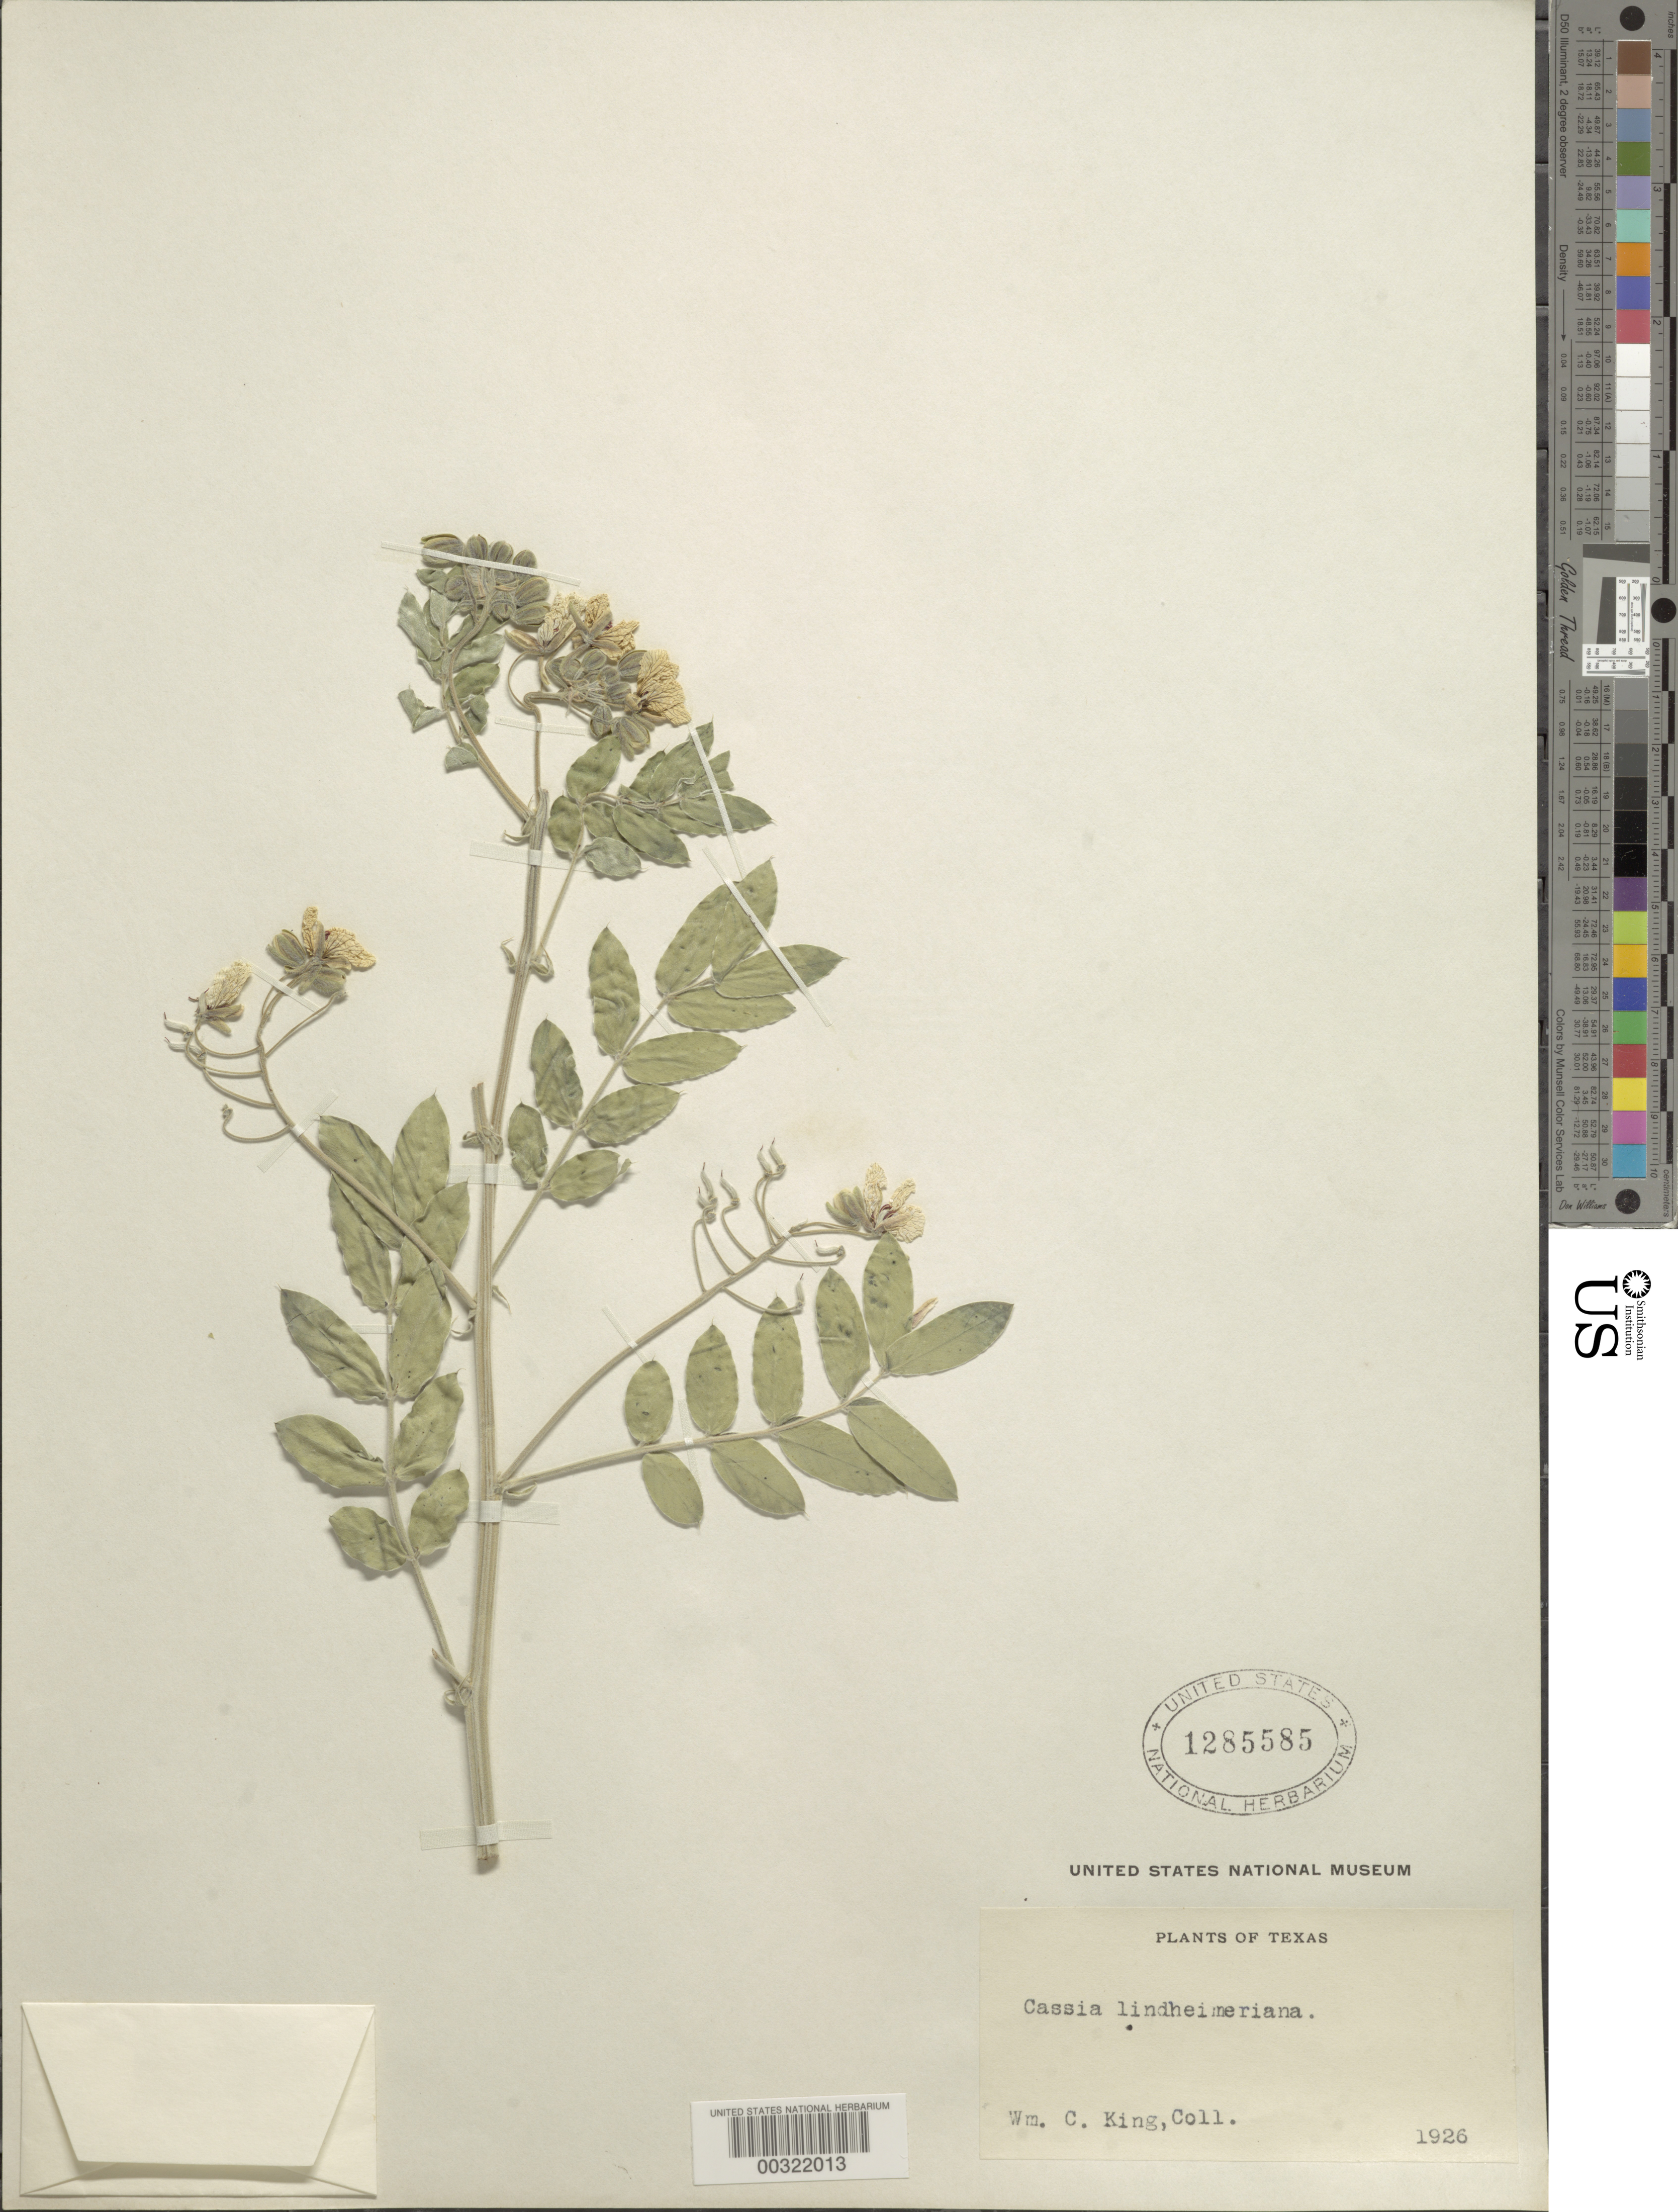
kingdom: Plantae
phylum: Tracheophyta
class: Magnoliopsida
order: Fabales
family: Fabaceae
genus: Senna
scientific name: Senna lindheimeriana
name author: (Scheele) H.S. Irwin & Barneby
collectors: W. C. King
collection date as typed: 1926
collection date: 1926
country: United States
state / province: Texas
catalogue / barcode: US 1285585